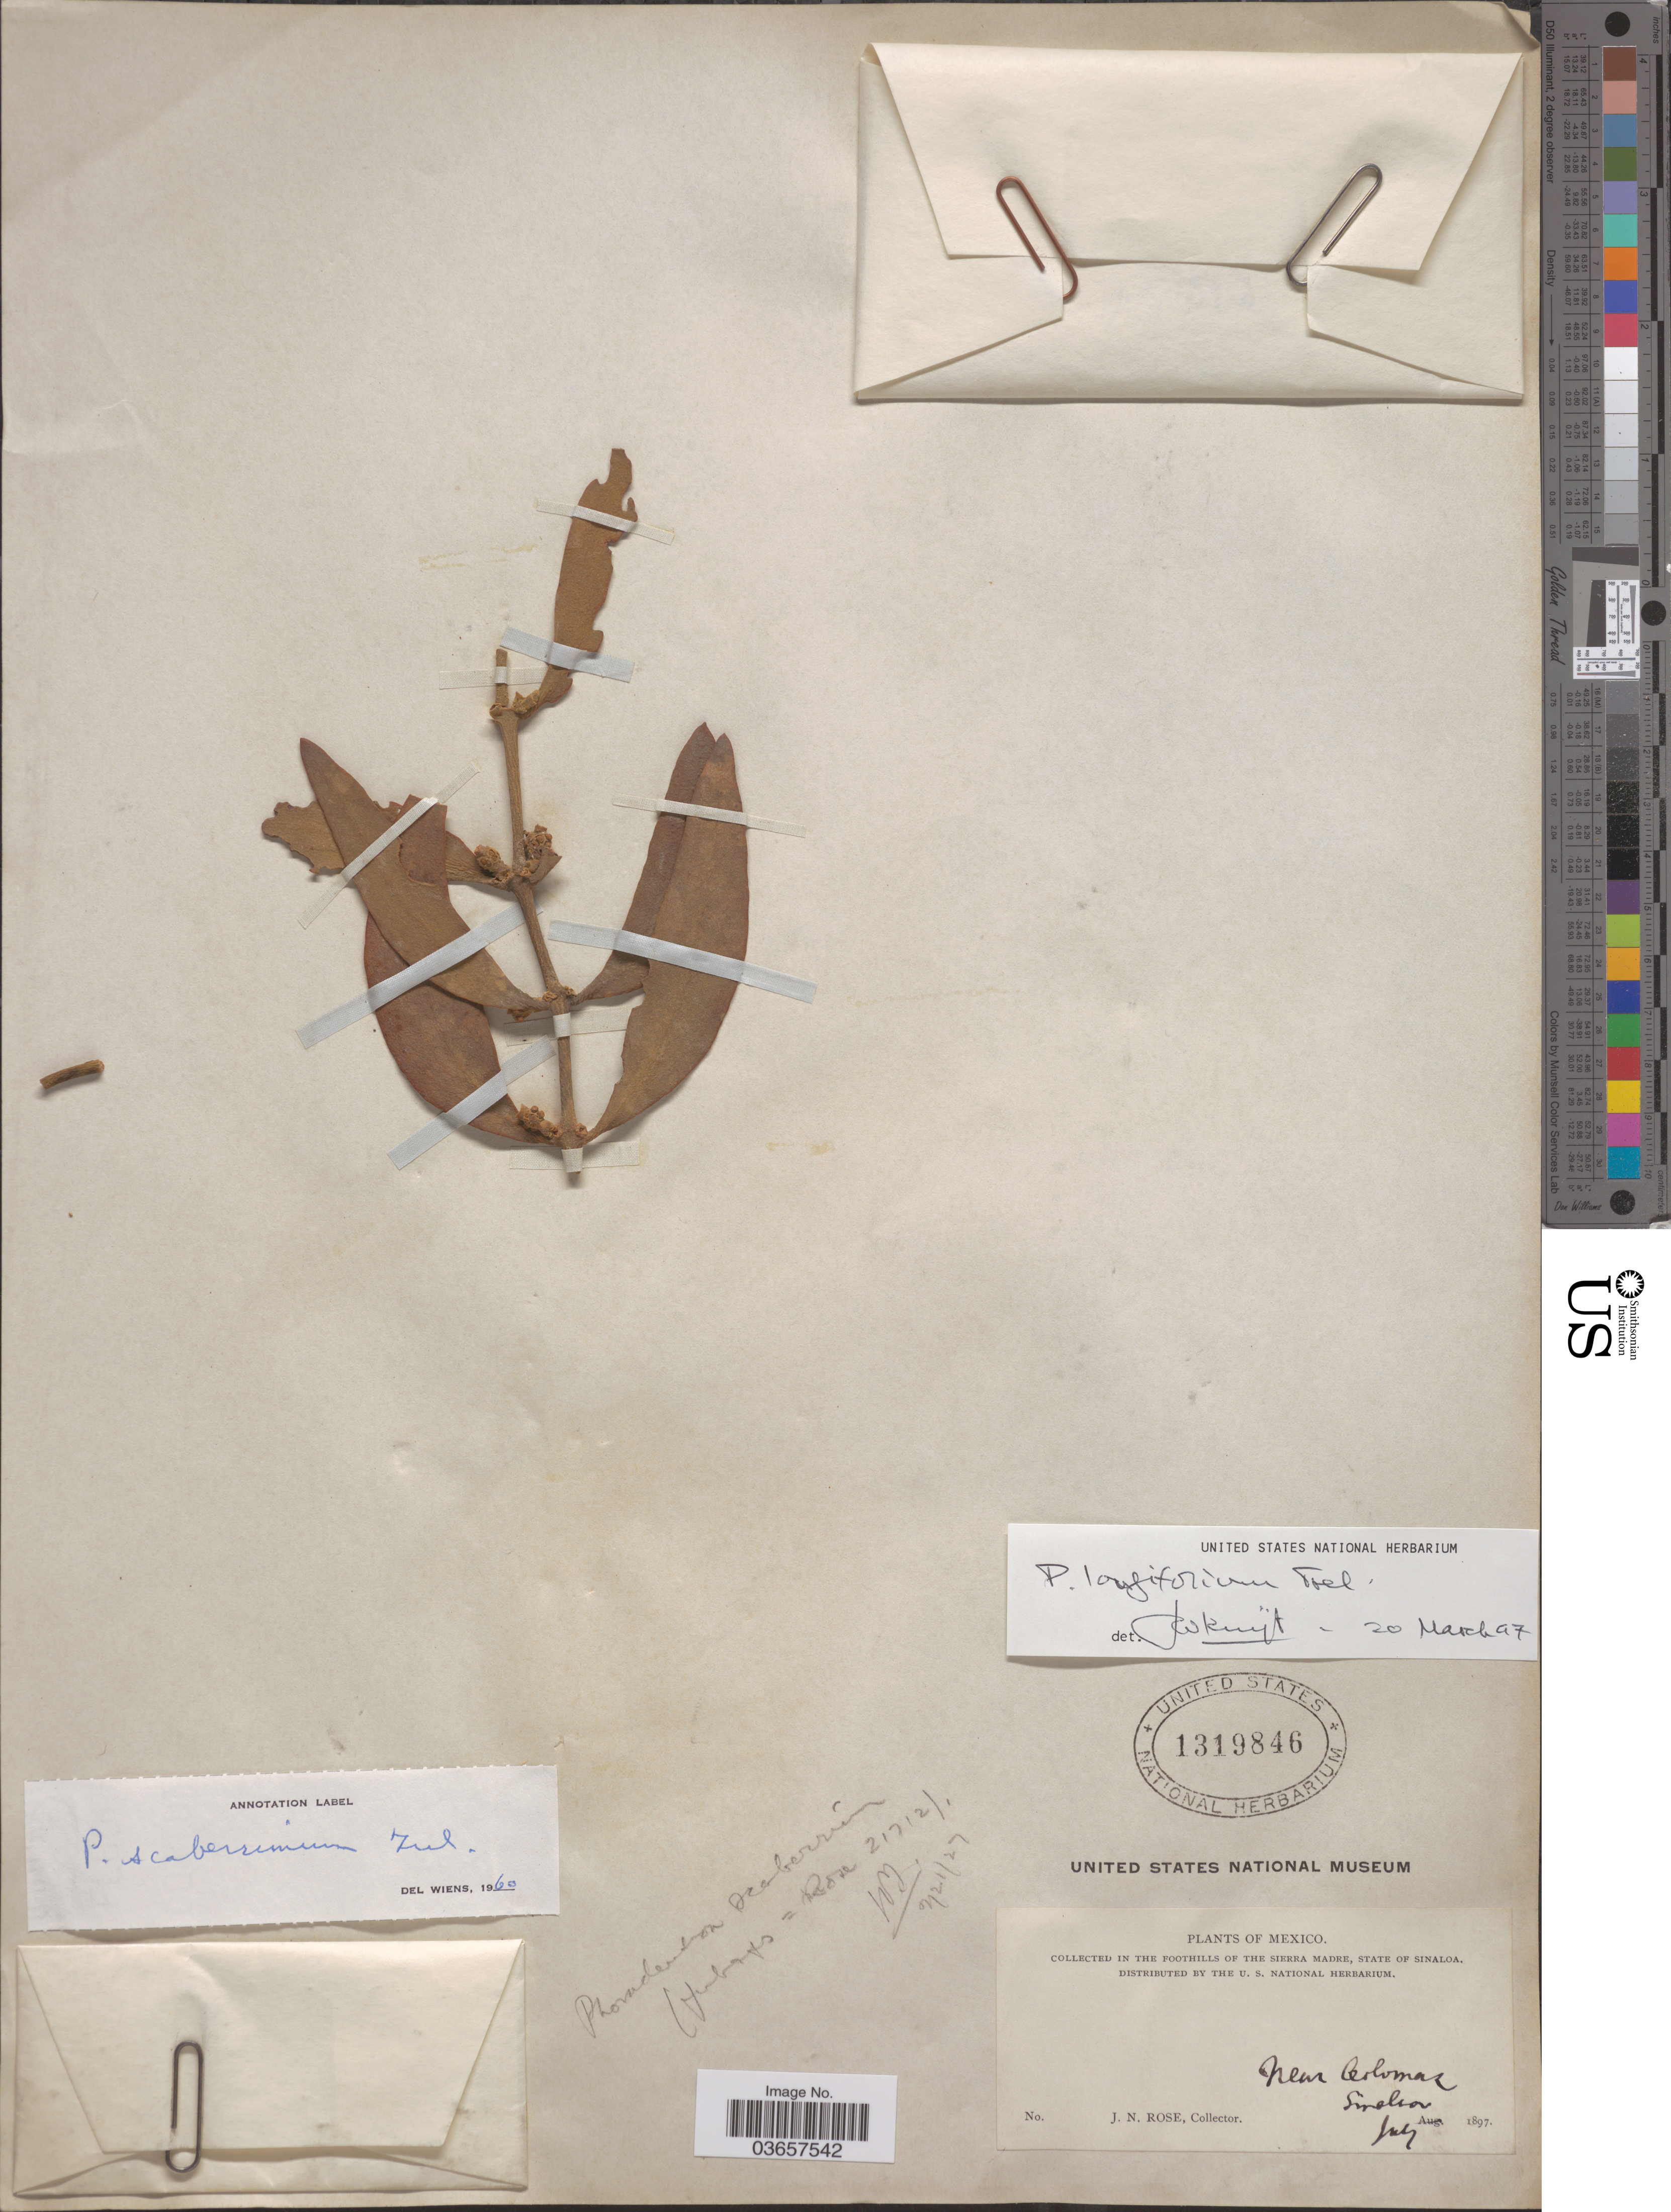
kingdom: Plantae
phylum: Tracheophyta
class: Magnoliopsida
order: Santalales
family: Viscaceae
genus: Phoradendron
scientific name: Phoradendron longifolium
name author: Eichler ex Trel.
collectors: J. N. Rose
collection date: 1897-07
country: Mexico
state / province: Sinaloa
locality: In the Foothills of the Sierra Madre. Near Colomas.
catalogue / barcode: US 1319846